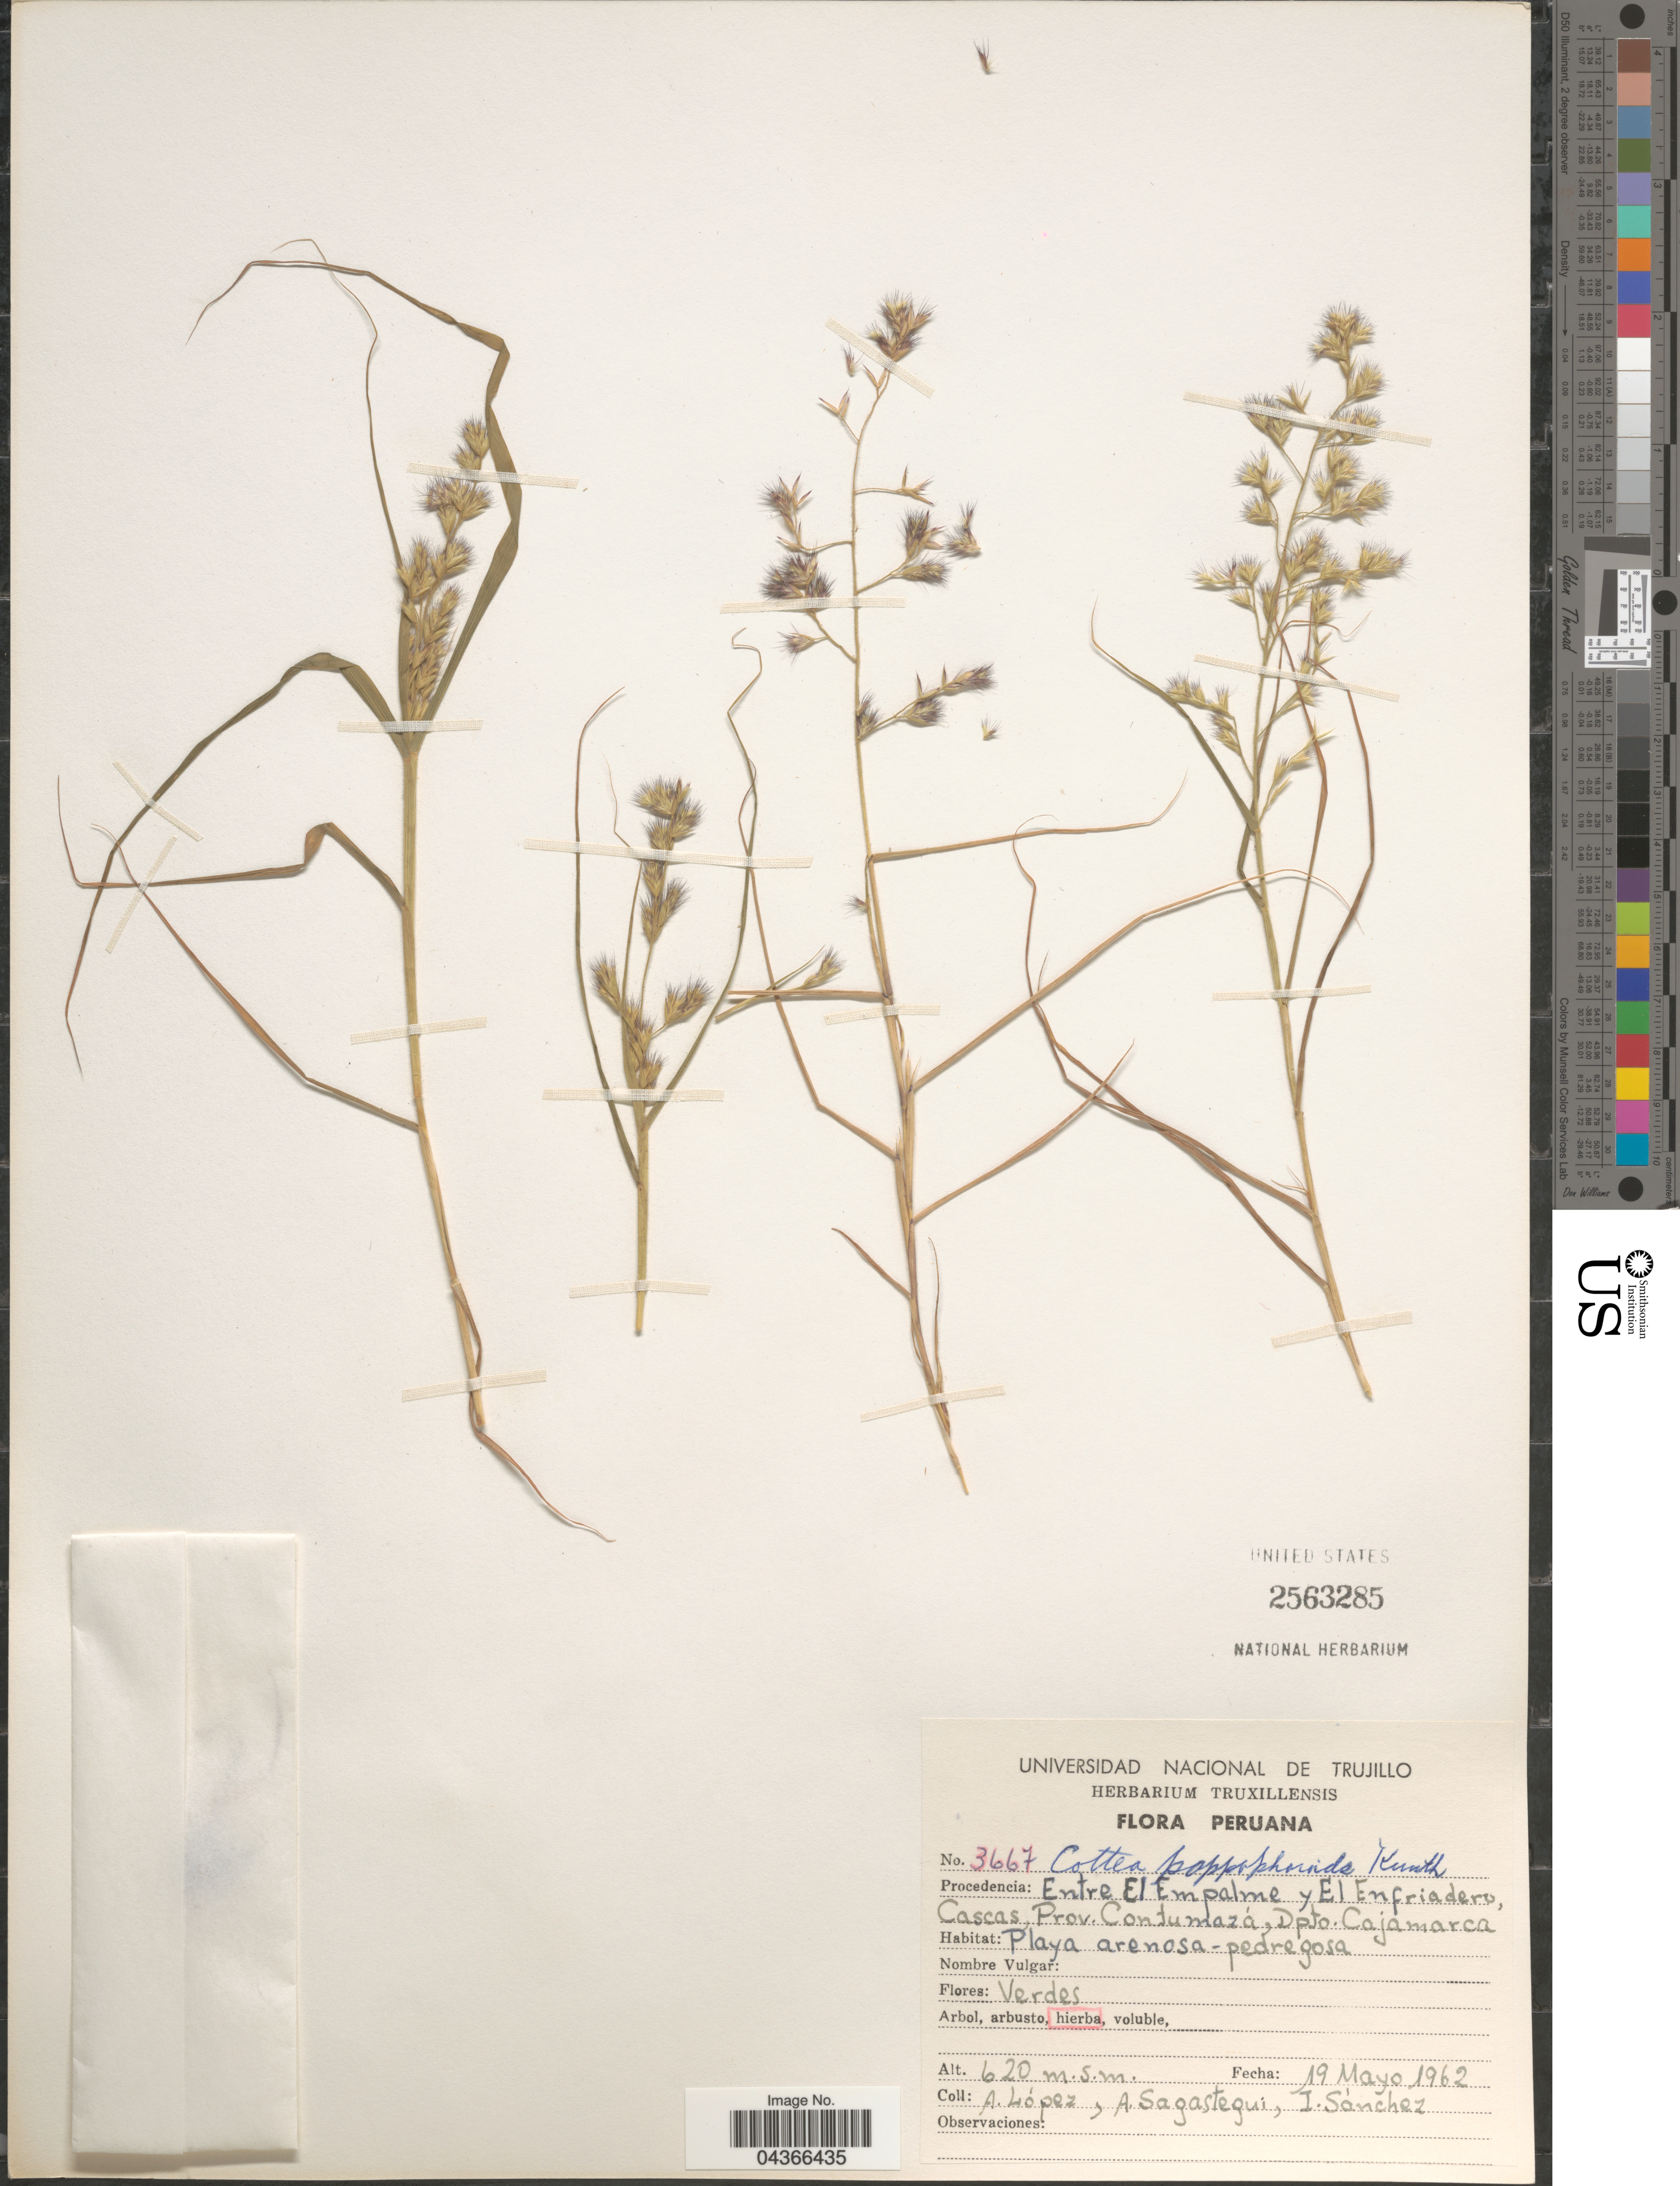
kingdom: Plantae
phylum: Tracheophyta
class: Liliopsida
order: Poales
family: Poaceae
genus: Cottea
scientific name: Cottea pappophoroides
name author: Kunth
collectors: A. López, A. Sagastegui & I. Sánchez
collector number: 3667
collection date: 1962-05-19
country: Peru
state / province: Cajamarca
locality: Entre El Empalme y El Enfriadero, Cascas, Prov. Contumazá, Dpto. Cajamarca.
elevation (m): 620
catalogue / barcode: US 2563285